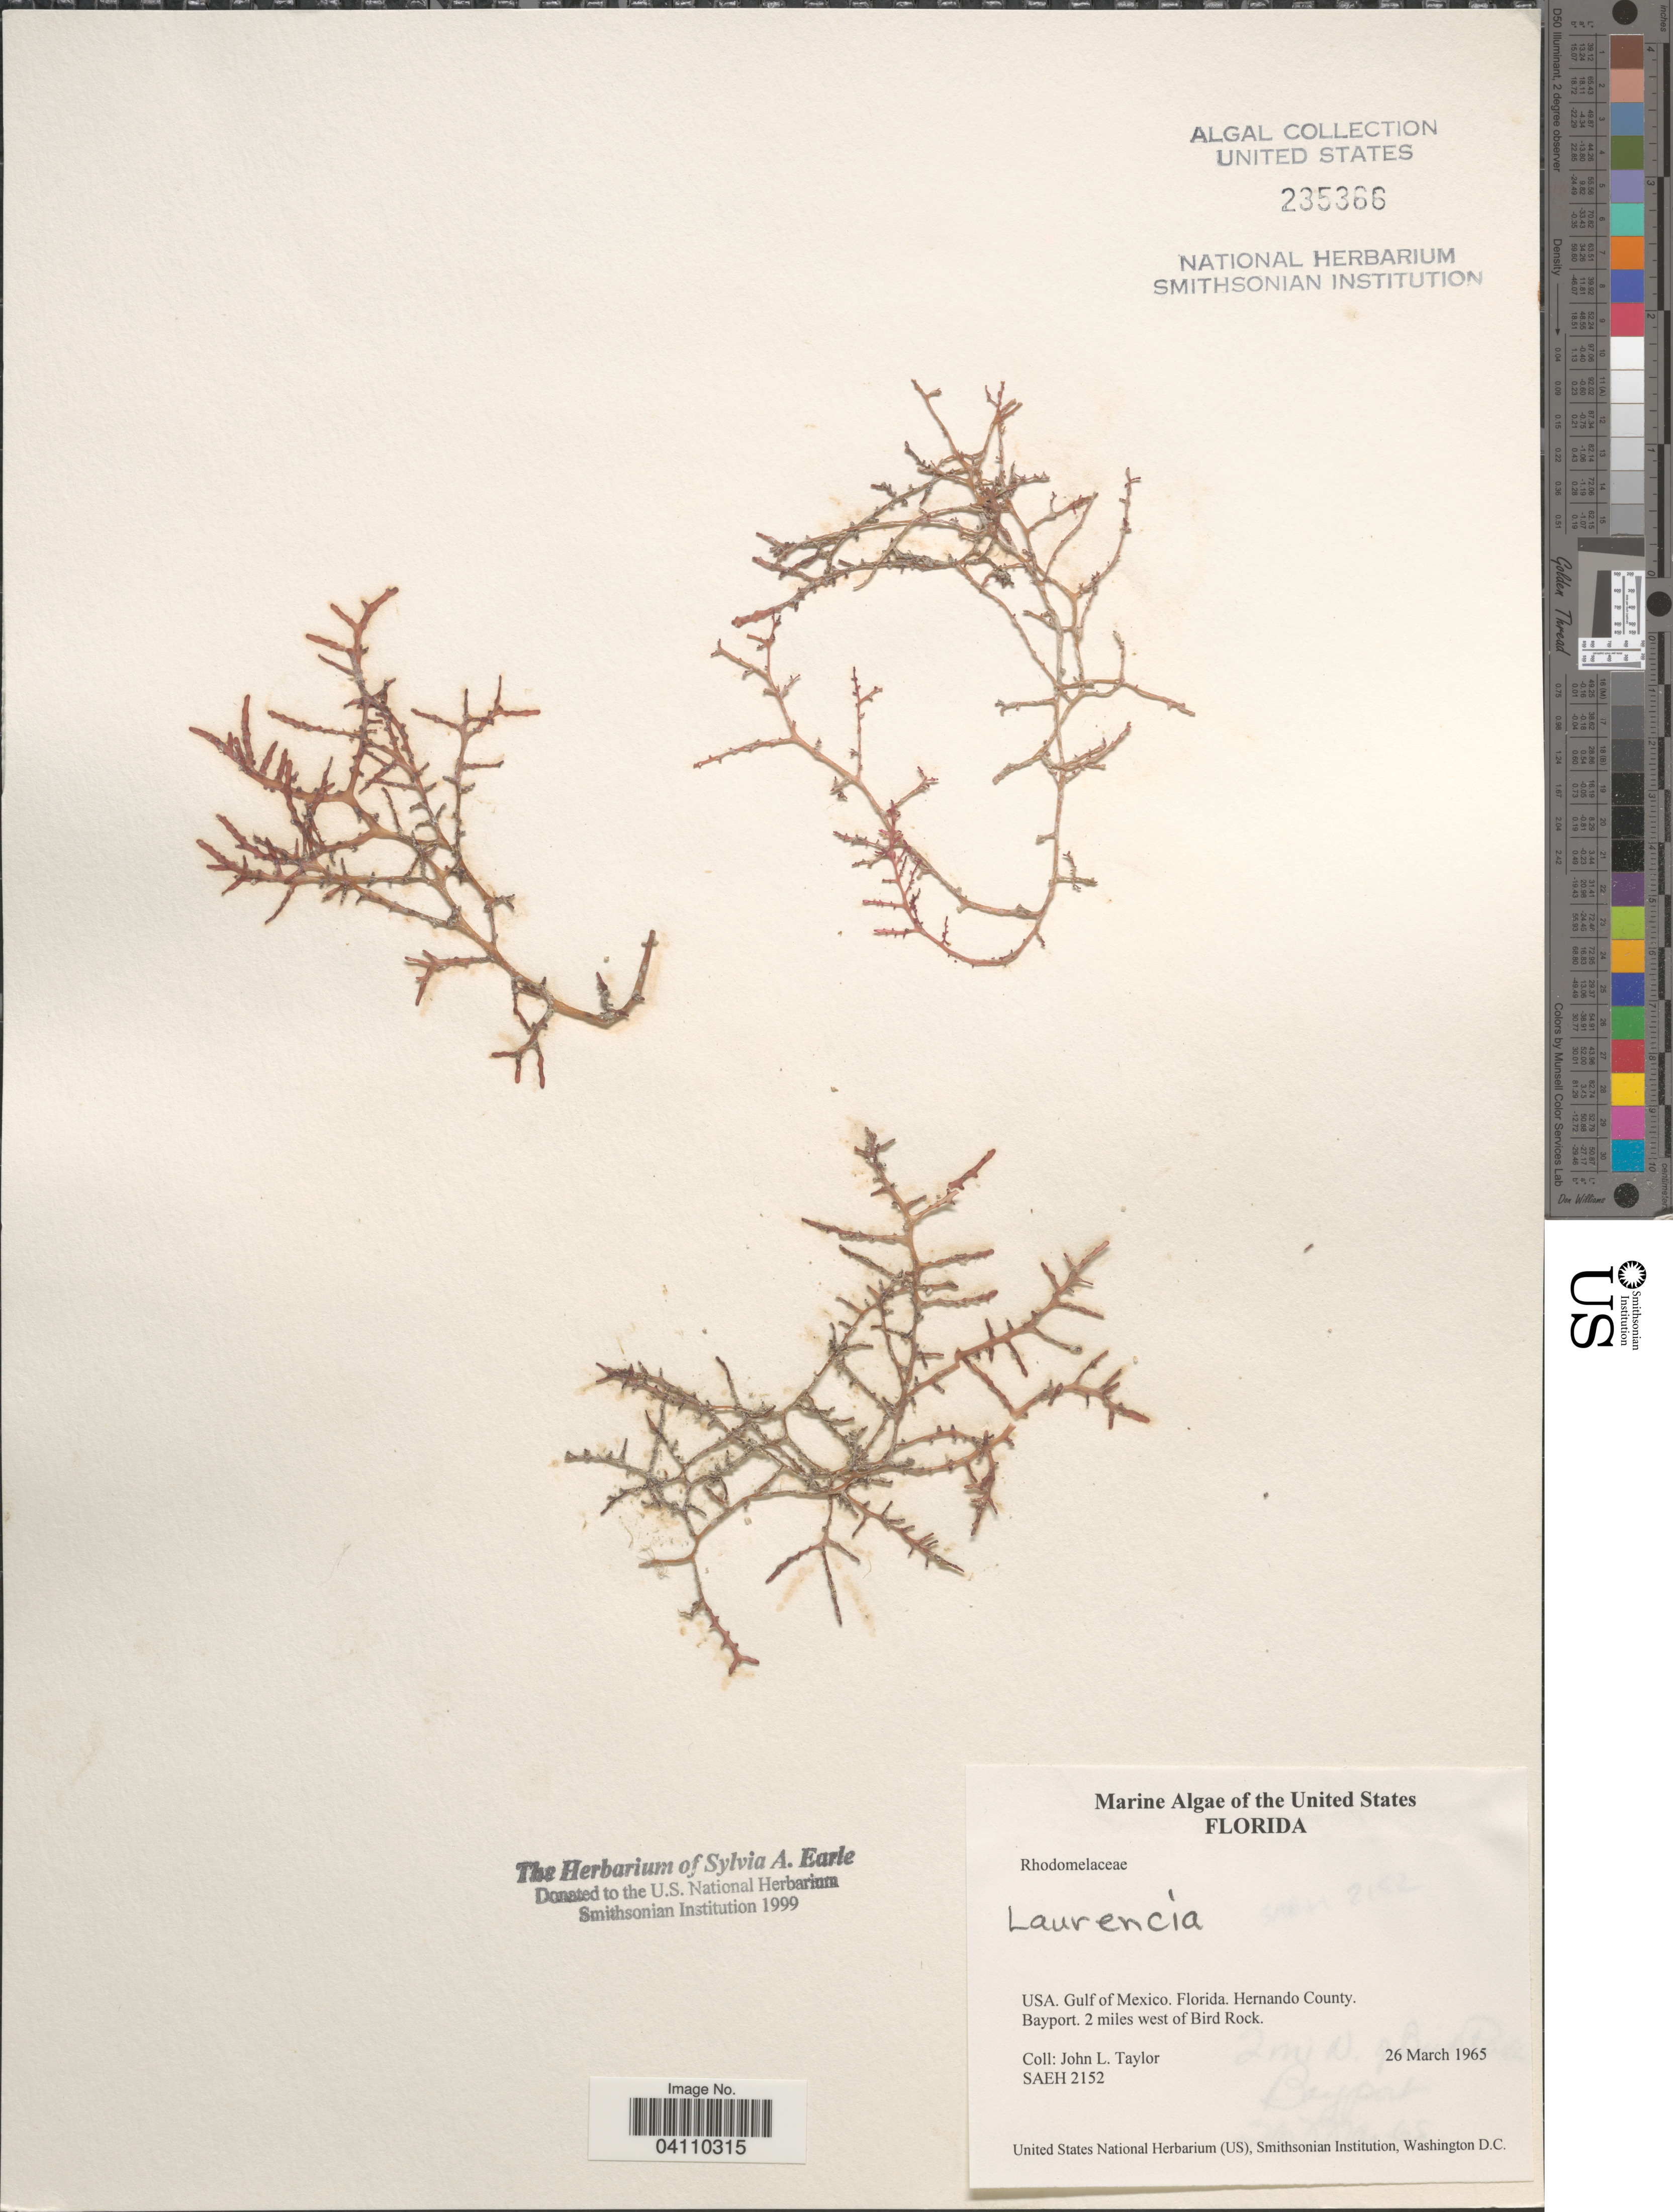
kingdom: Plantae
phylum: Rhodophyta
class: Florideophyceae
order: Ceramiales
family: Rhodomelaceae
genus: Laurencia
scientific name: Laurencia sp.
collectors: J. L. Taylor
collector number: SAEH2152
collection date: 1965-03-26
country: United States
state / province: Florida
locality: Gulf of Mexico. Hernando County. Bayport. 2 miles west of Bird Rock.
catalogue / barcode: US 235366